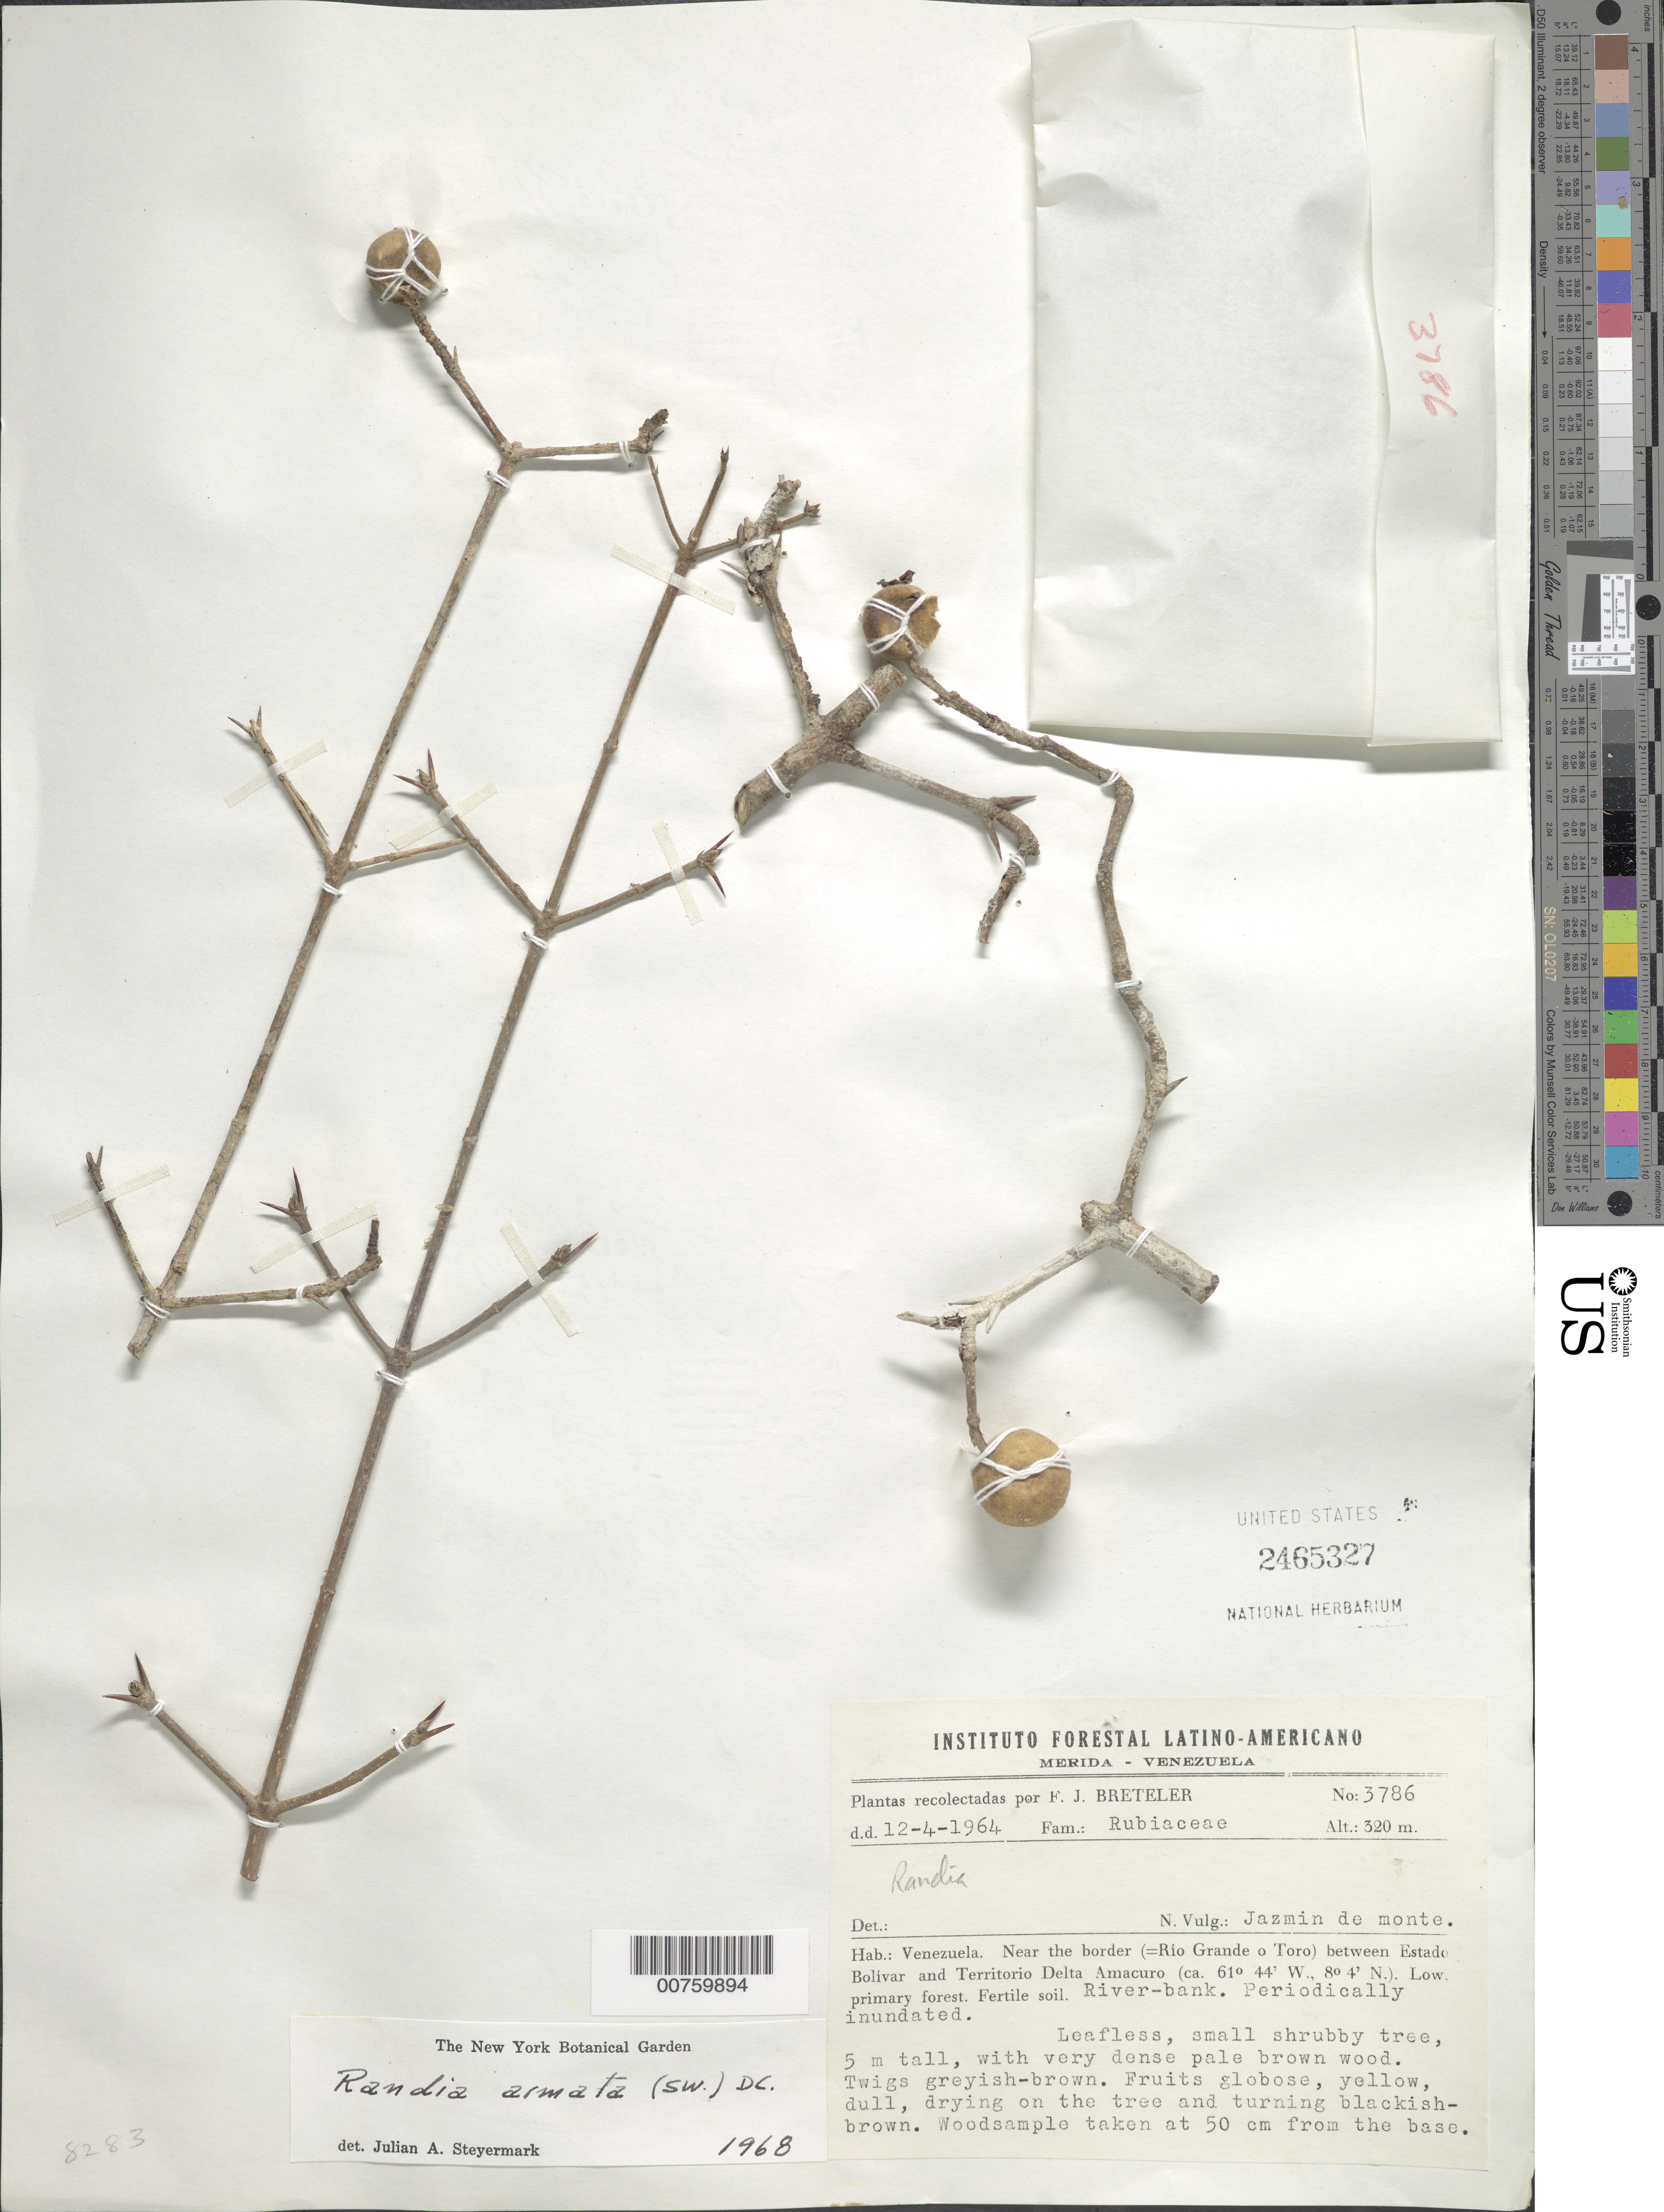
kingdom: Plantae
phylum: Tracheophyta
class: Magnoliopsida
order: Gentianales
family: Rubiaceae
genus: Randia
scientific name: Randia armata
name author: (Sw.) DC.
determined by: Steyermark, Julian A., (VEN)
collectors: F. J. Breteler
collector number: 3786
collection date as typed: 12-Apr-64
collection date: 1964-04-12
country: Venezuela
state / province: Bolívar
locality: Río Grande o Toro, near border between Estado Bolívar and Territorío Delta Amacuro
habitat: Low, primary forest, fertile soil; river-bank, periodically inundated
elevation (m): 320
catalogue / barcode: US 2465327